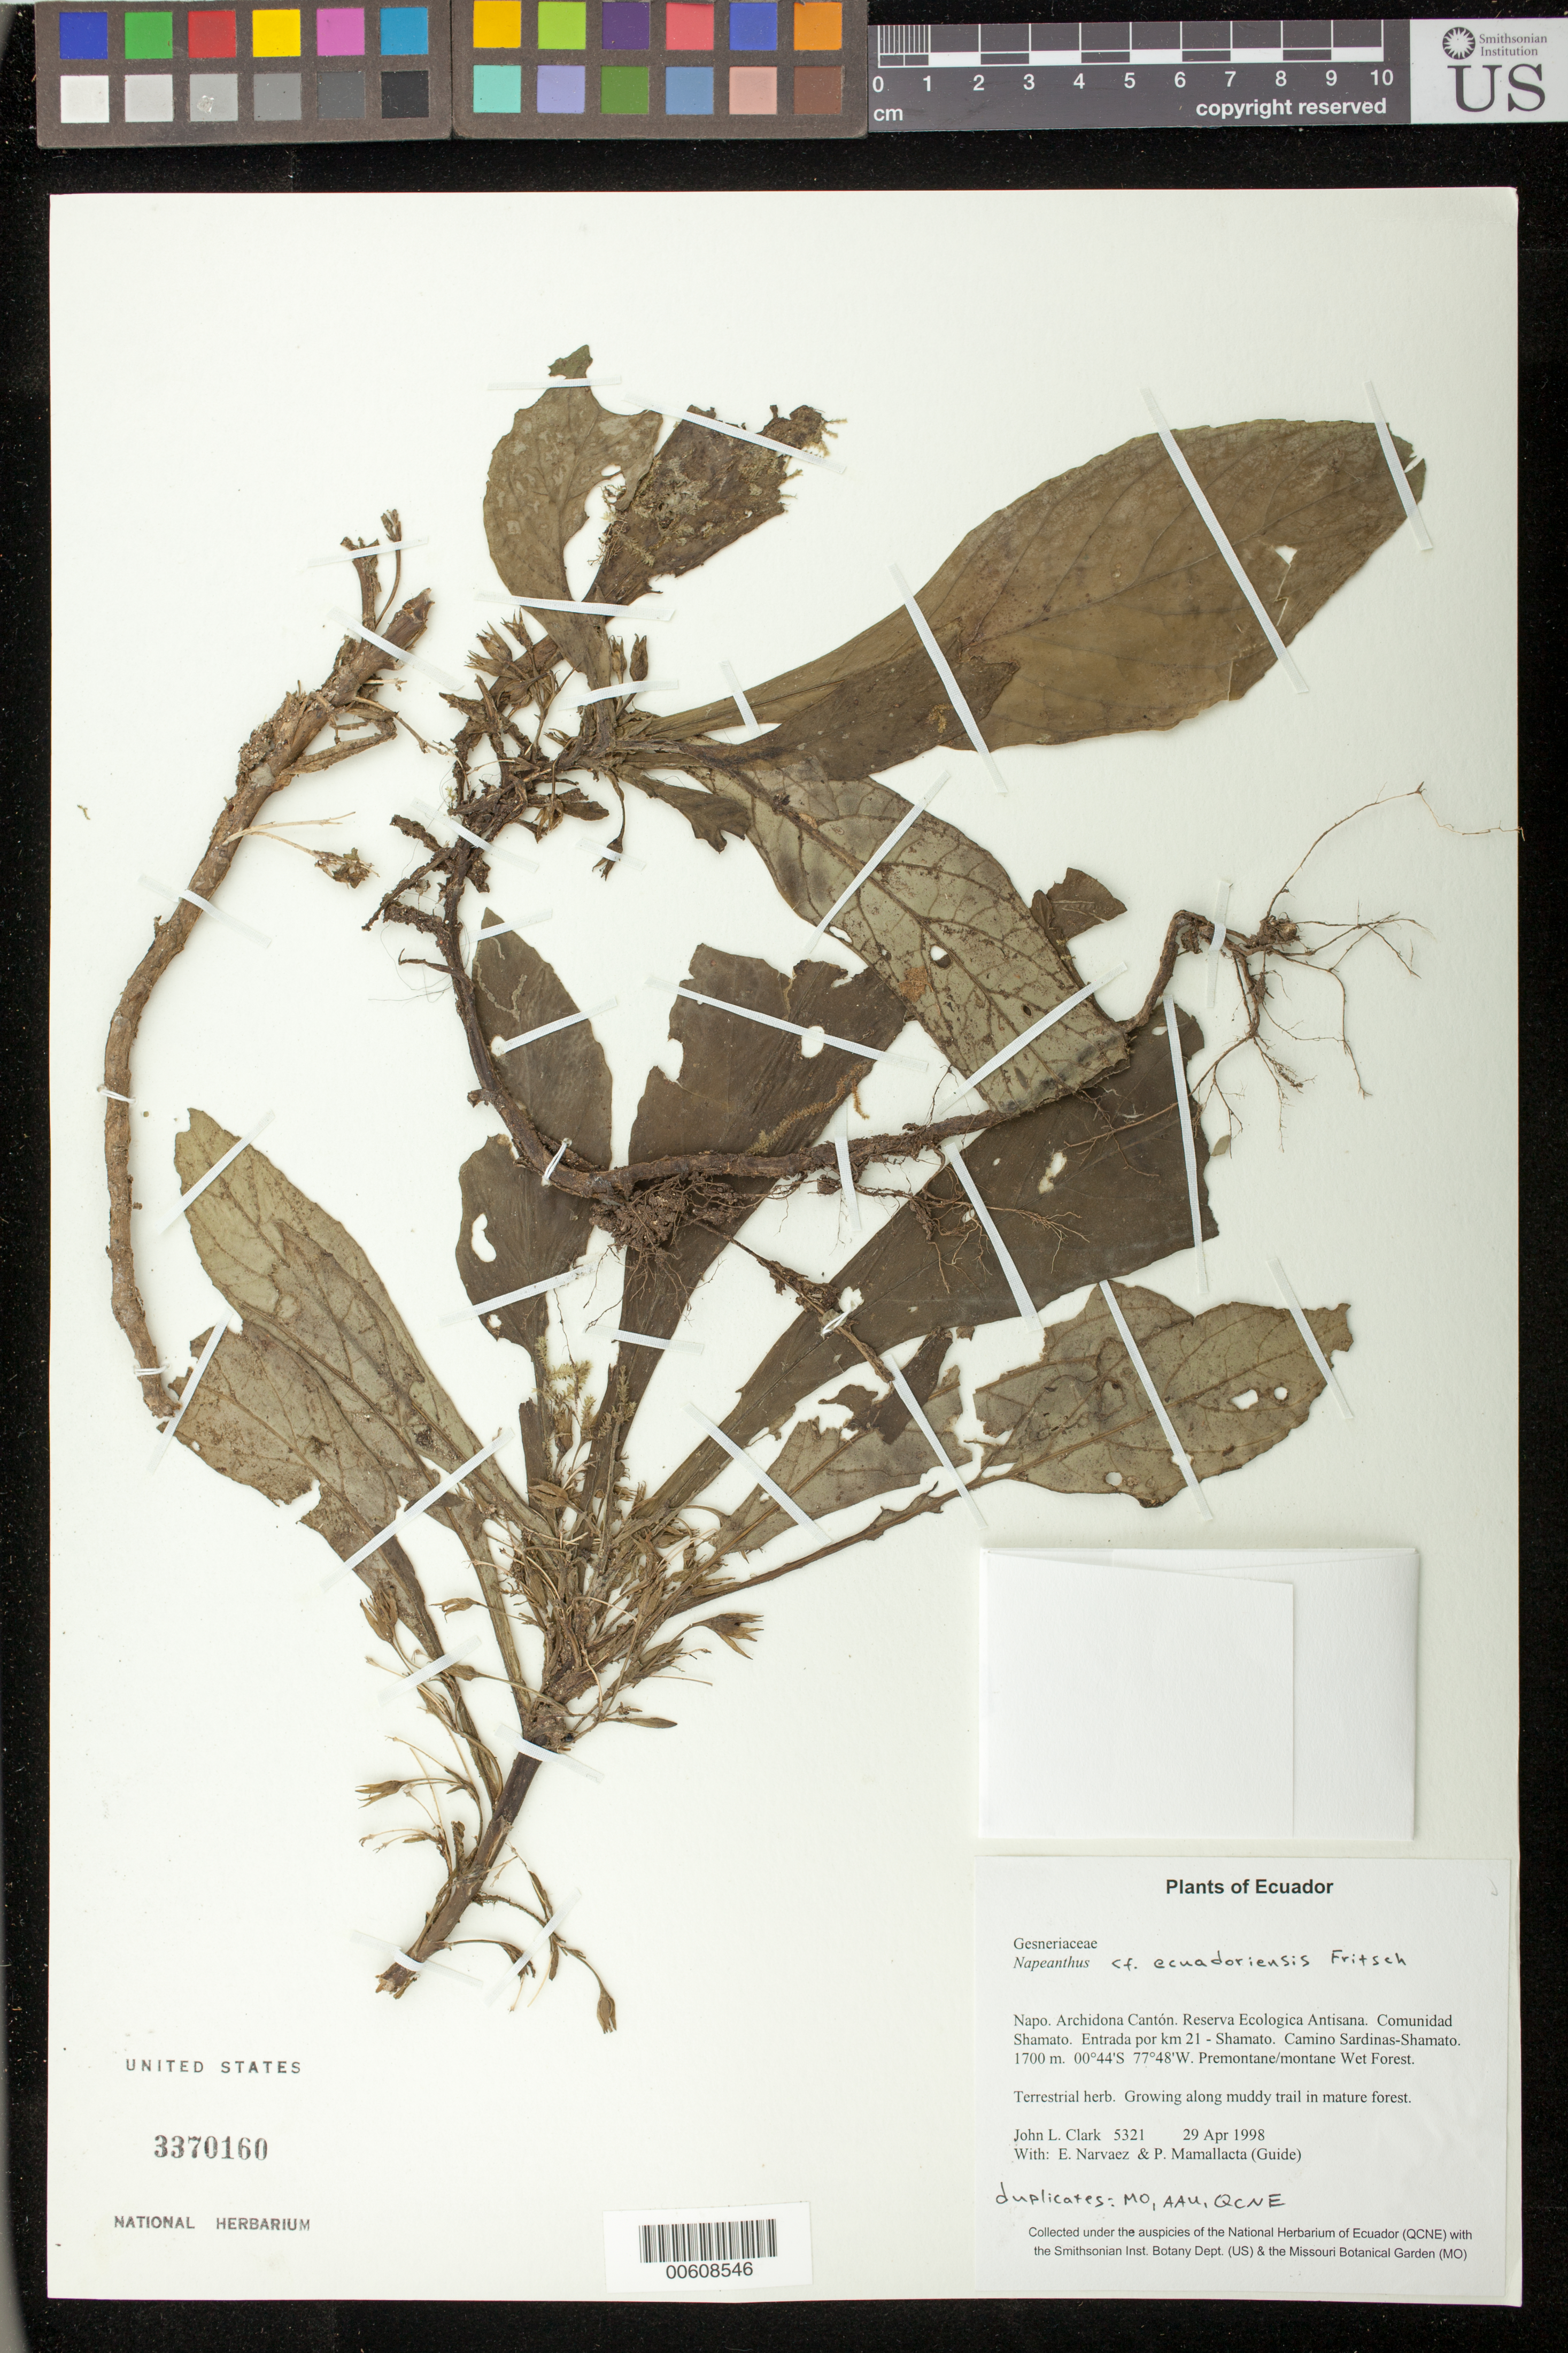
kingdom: Plantae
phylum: Tracheophyta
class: Magnoliopsida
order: Lamiales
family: Gesneriaceae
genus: Napeanthus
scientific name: Napeanthus ecuadorensis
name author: Fritsch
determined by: Skog, Laurence E.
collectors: J. L. Clark, E. Narváez & P. Mamallacta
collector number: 5321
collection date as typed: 29 Apr 1998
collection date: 1998-04-29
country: Ecuador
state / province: Napo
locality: Archidona Cantón. Reserva Ecologica Antisana. Comunidad Shamato. Entrada por km 21 - Shamato. Camino Sardinas-Shamato.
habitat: Premontane/montane Wet Forest. Growing along muddy trail in mature forest.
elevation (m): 1700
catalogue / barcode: US 3370160